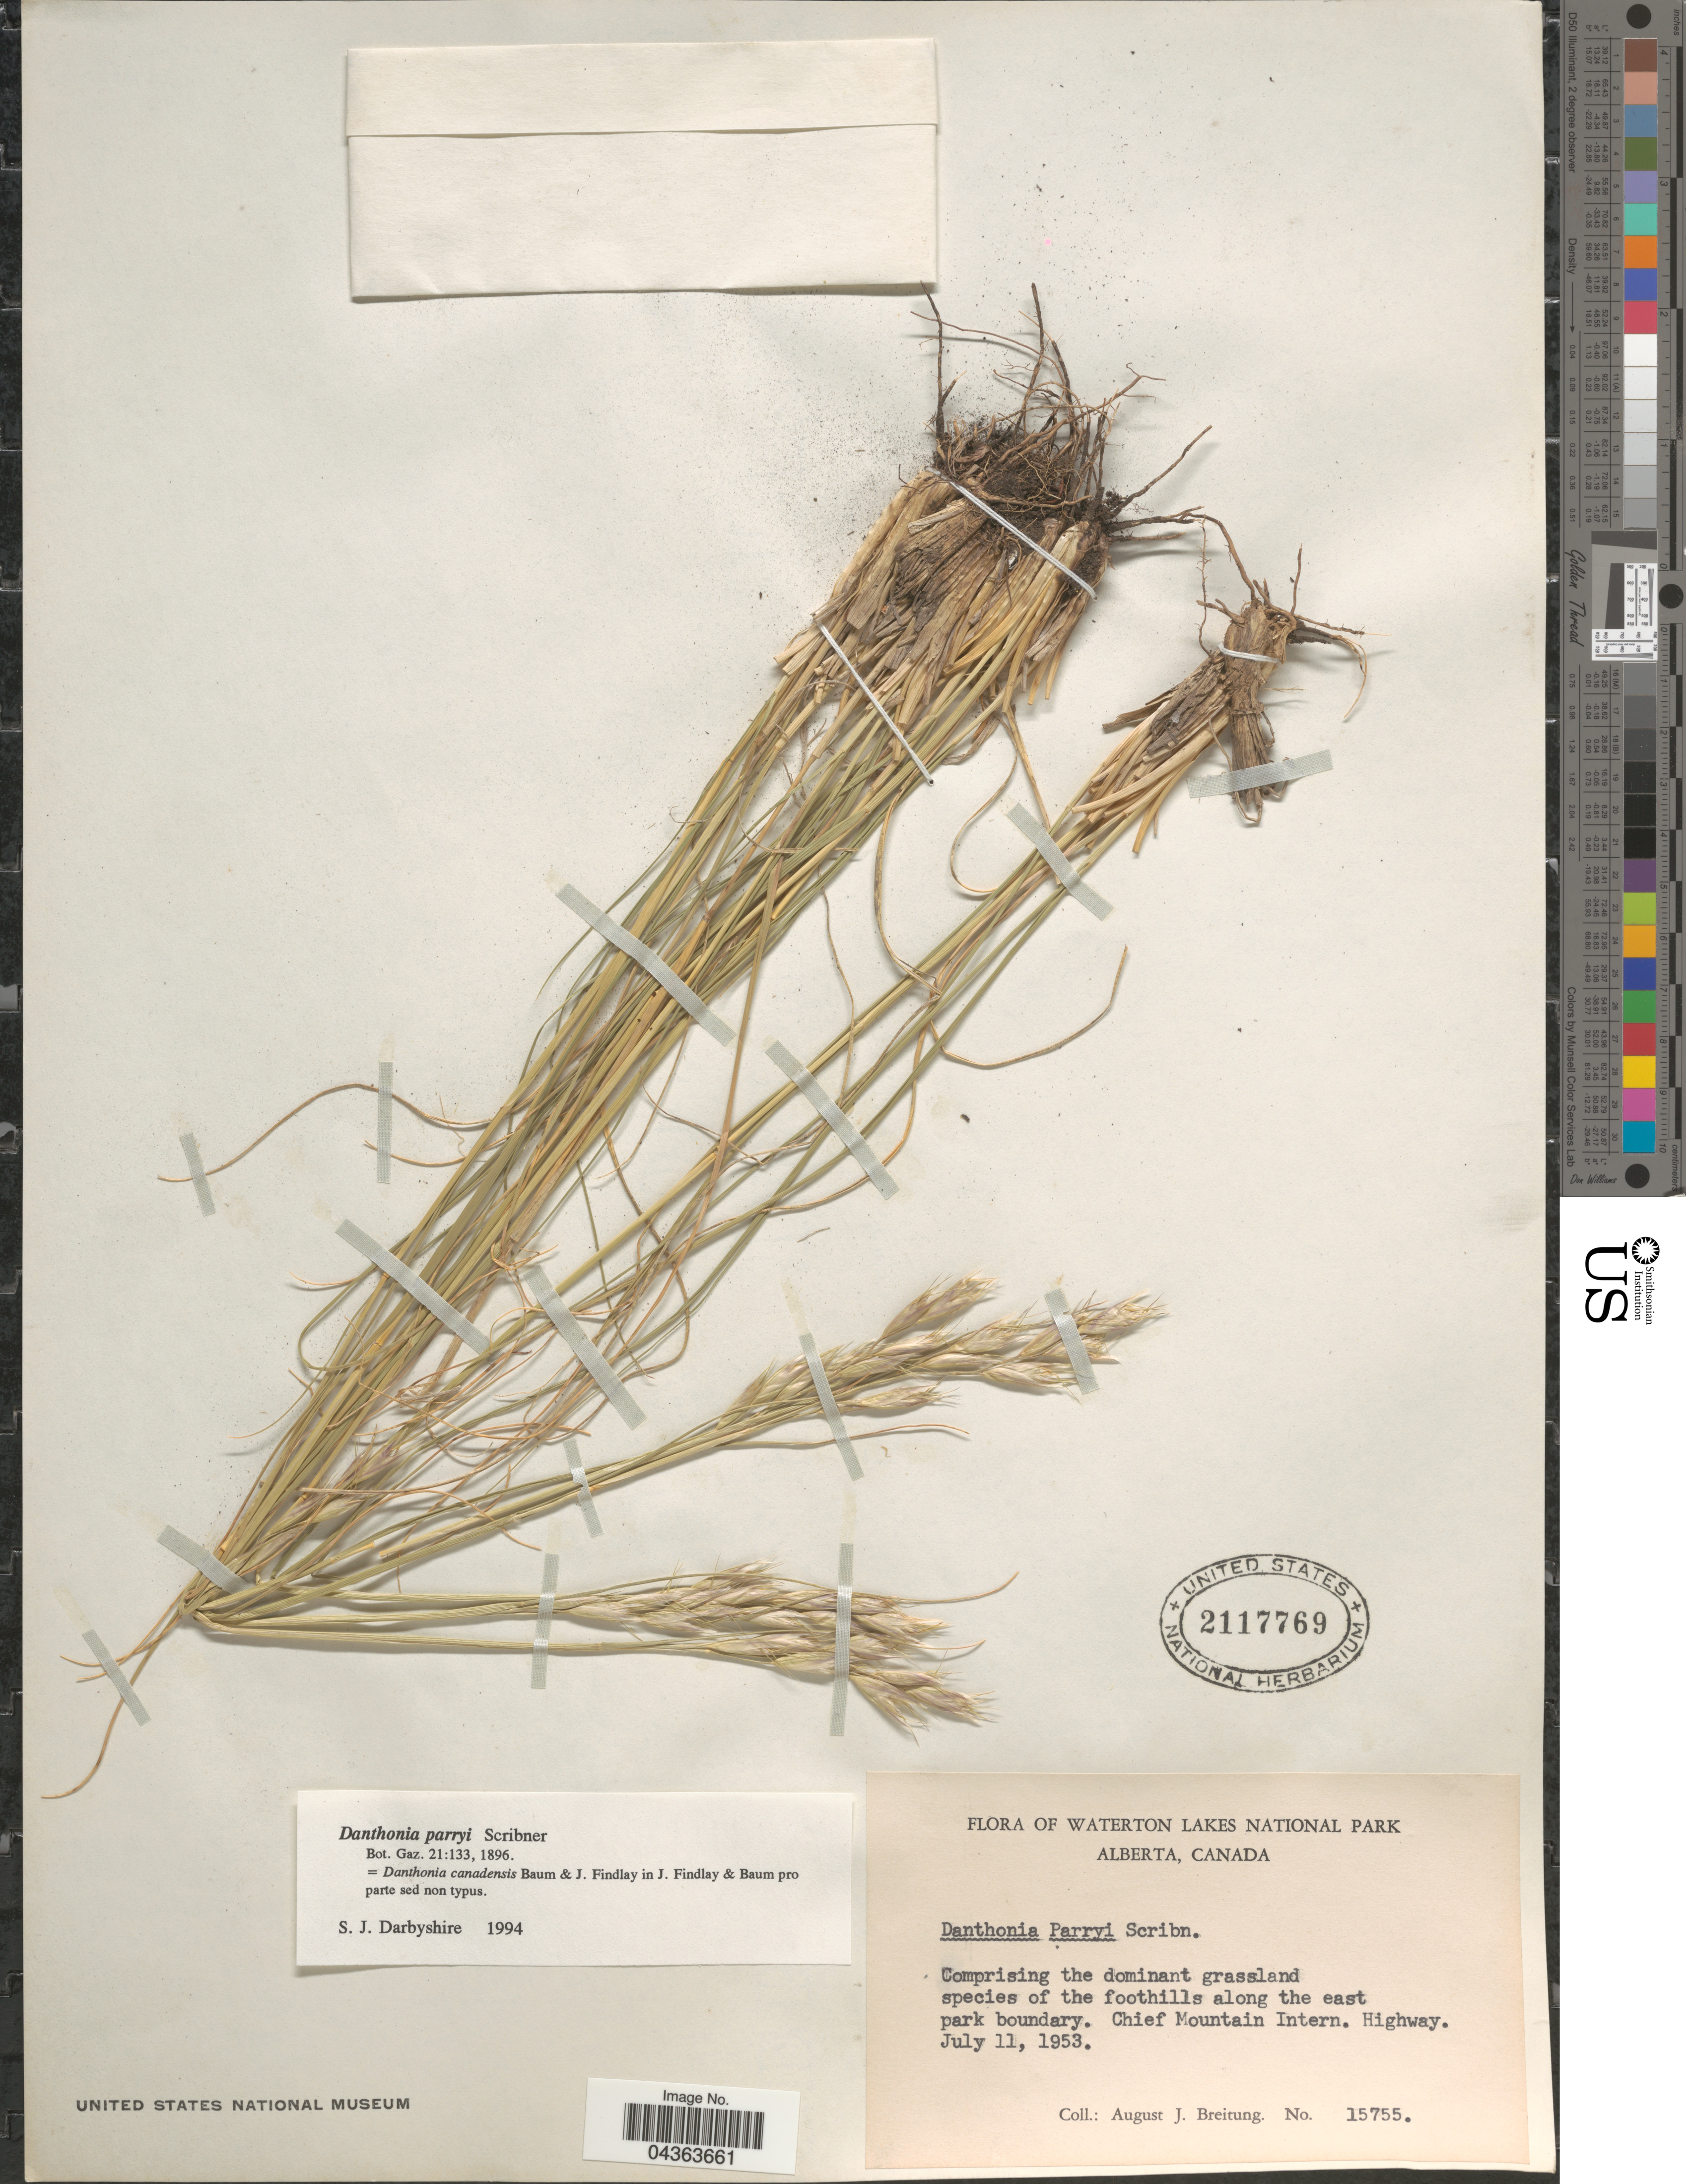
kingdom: Plantae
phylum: Tracheophyta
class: Liliopsida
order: Poales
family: Poaceae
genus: Danthonia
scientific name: Danthonia parryi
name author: Scribn.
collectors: A. Breitung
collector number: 15755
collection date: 1953-07-11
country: Canada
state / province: Alberta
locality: Waterton Lakes National Park. The foothills along the east park boundary. Chief Mountain Intern. Highway.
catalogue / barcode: US 2117769